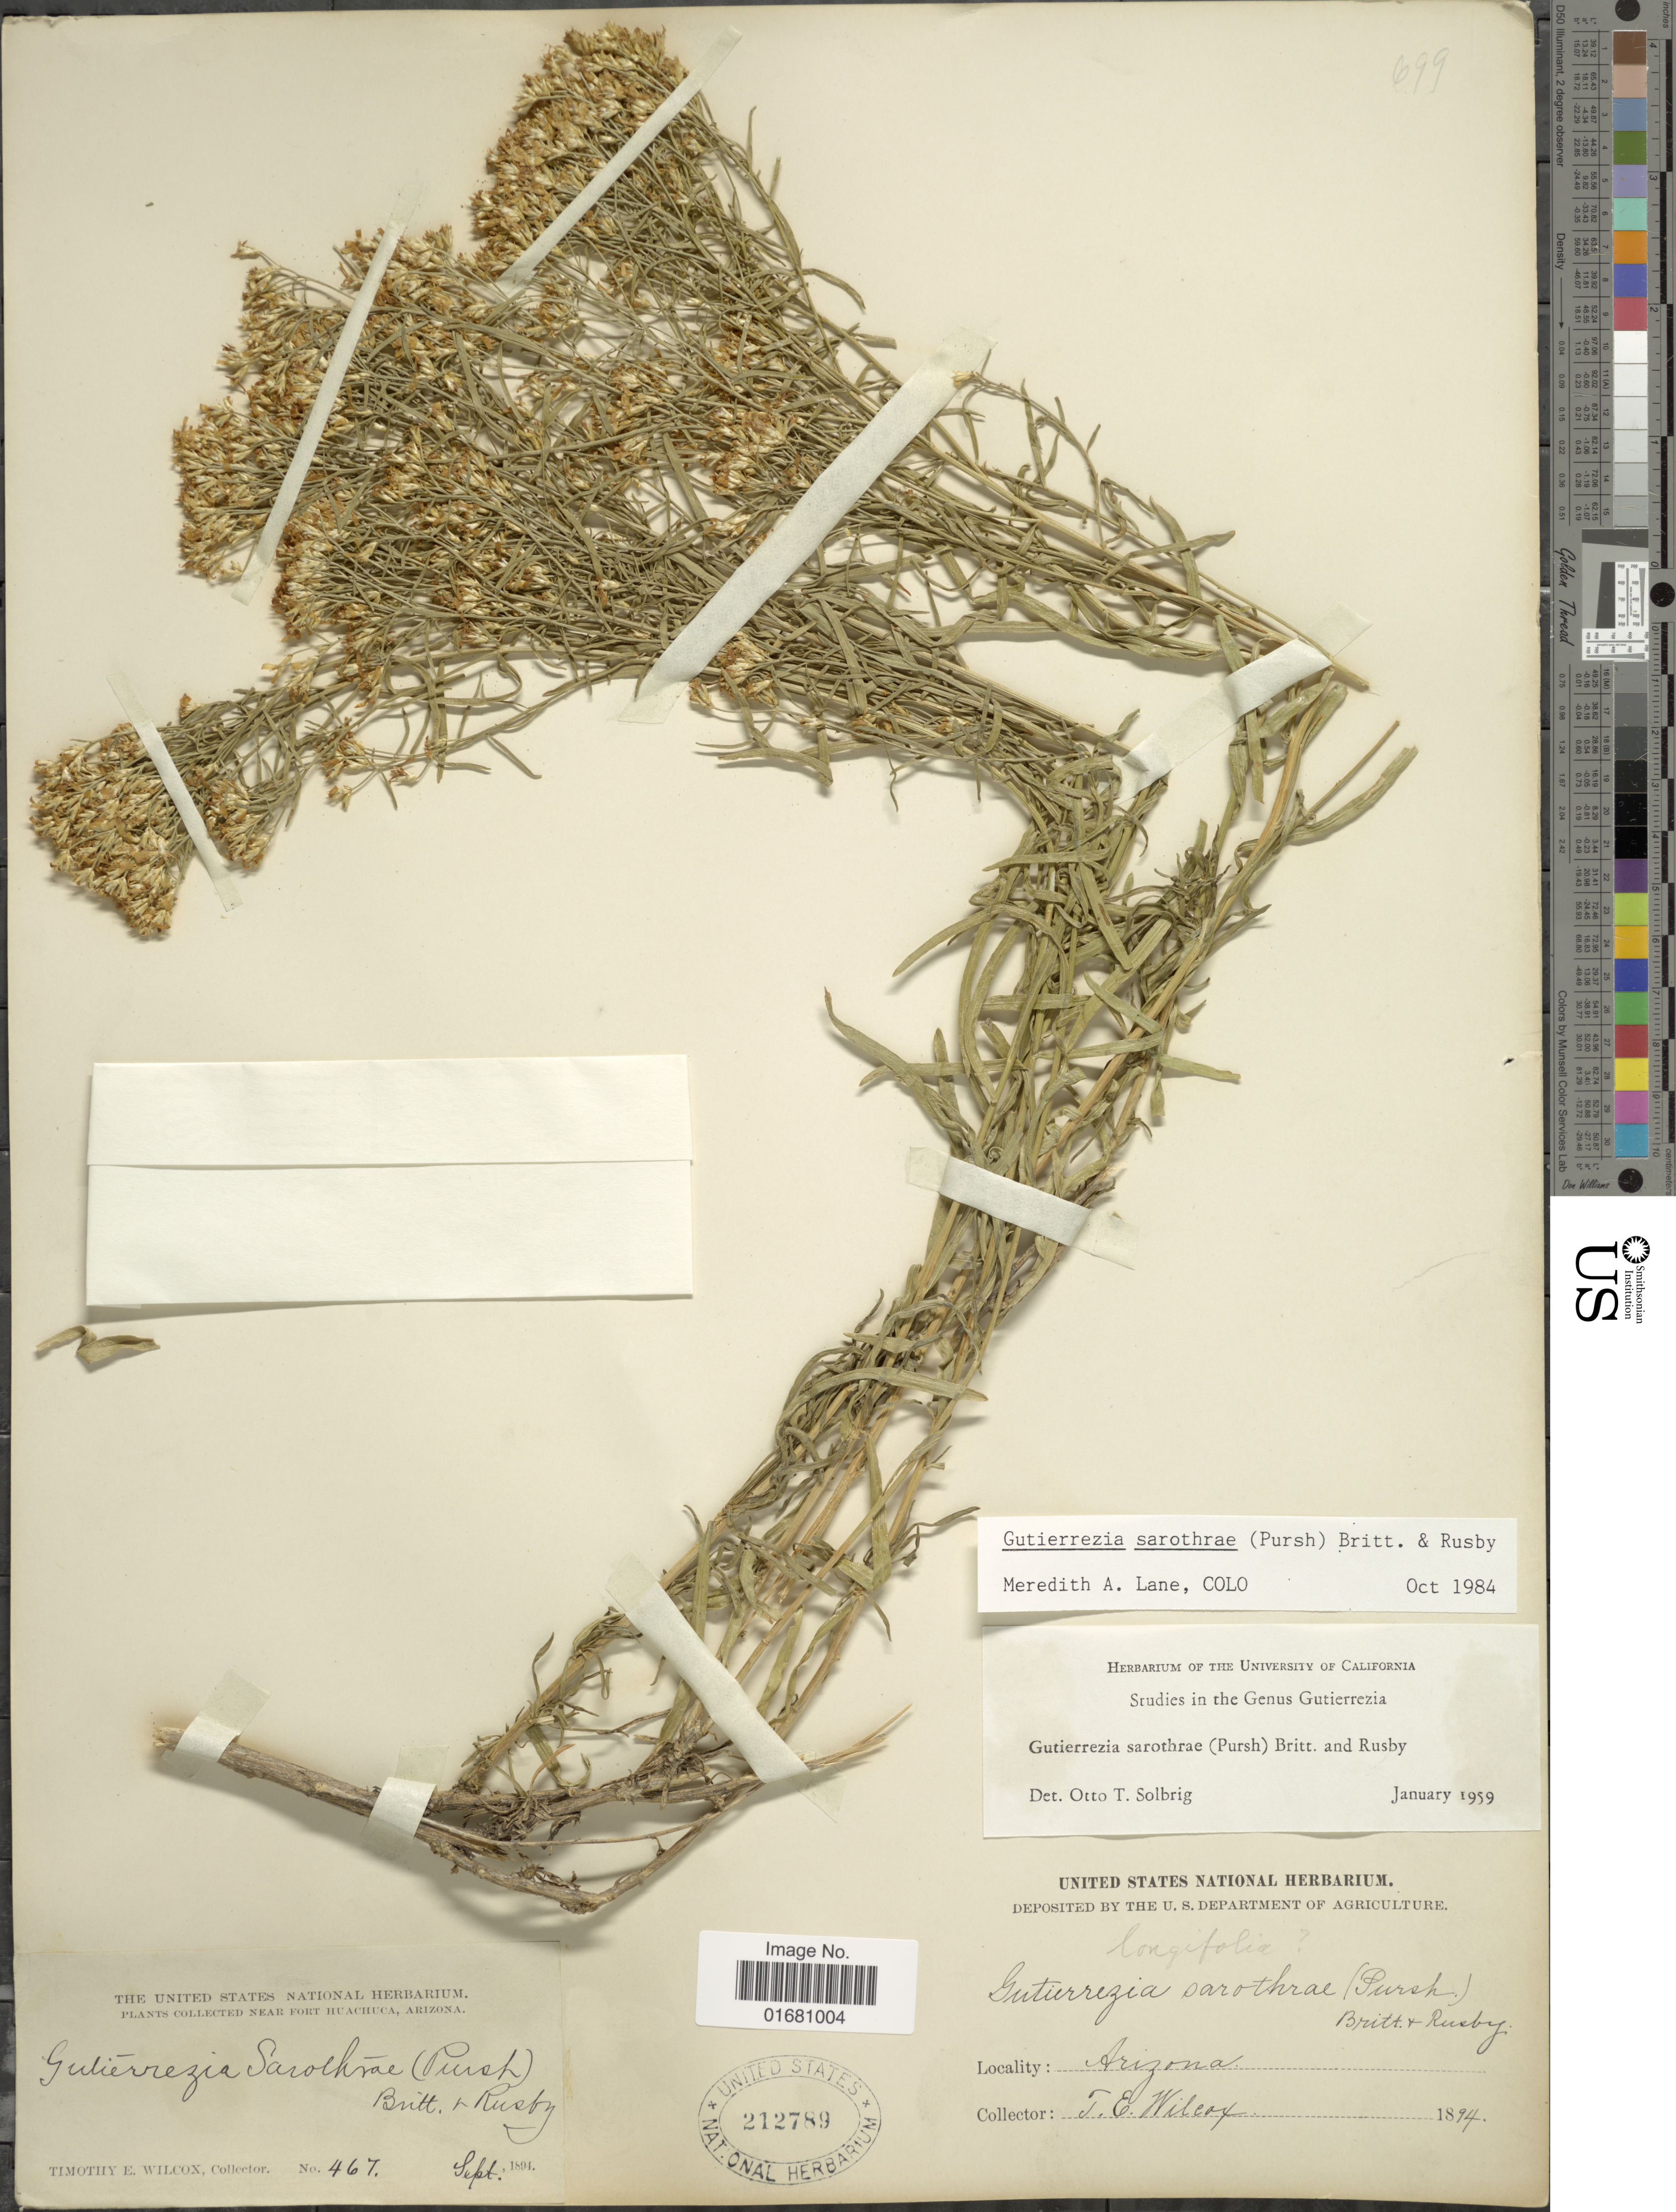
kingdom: Plantae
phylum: Tracheophyta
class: Magnoliopsida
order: Asterales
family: Asteraceae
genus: Gutierrezia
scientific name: Gutierrezia sarothrae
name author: (Pursh) Britton & Rusby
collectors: T. E. Wilcox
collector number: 467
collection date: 1891-09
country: United States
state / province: Arizona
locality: Near Fort Huachuca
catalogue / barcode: US 212789